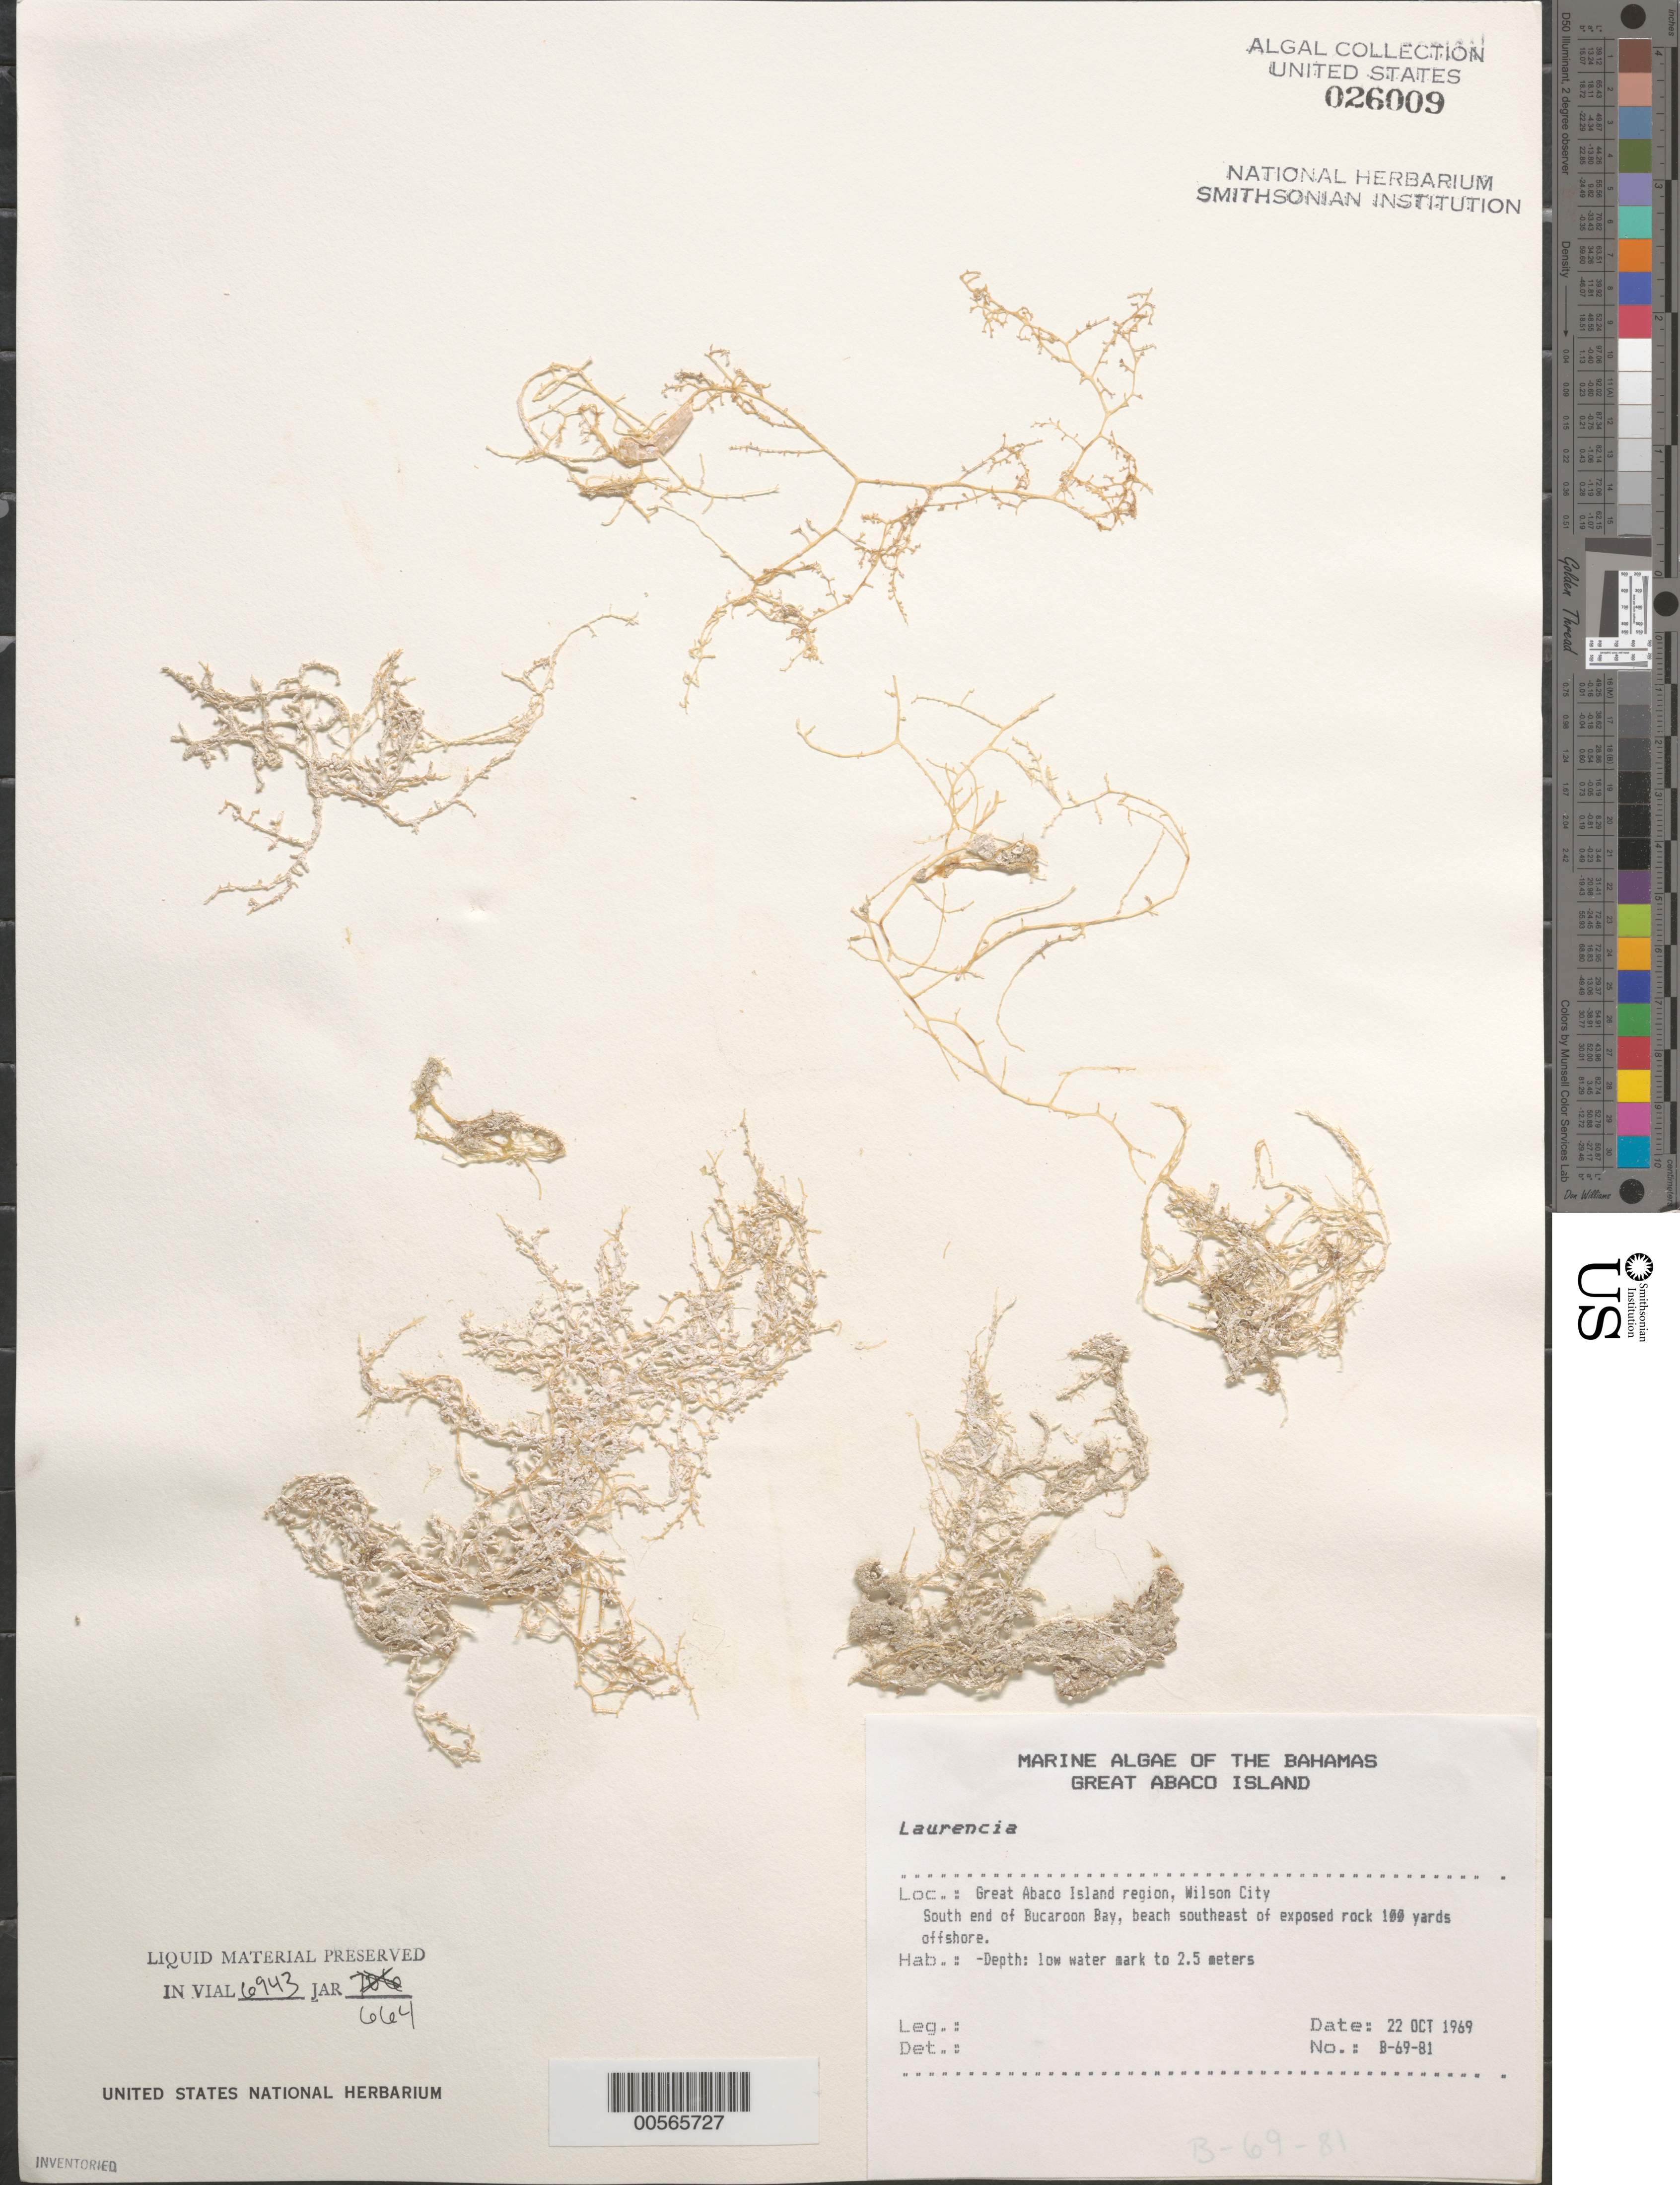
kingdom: Plantae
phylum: Rhodophyta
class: Florideophyceae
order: Ceramiales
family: Rhodomelaceae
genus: Laurencia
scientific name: Laurencia sp.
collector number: B-69-81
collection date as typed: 22 Oct 1969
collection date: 1969-10-22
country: Bahamas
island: Great Abaco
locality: Wilson City, Buckaroon Bay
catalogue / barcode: US 26009